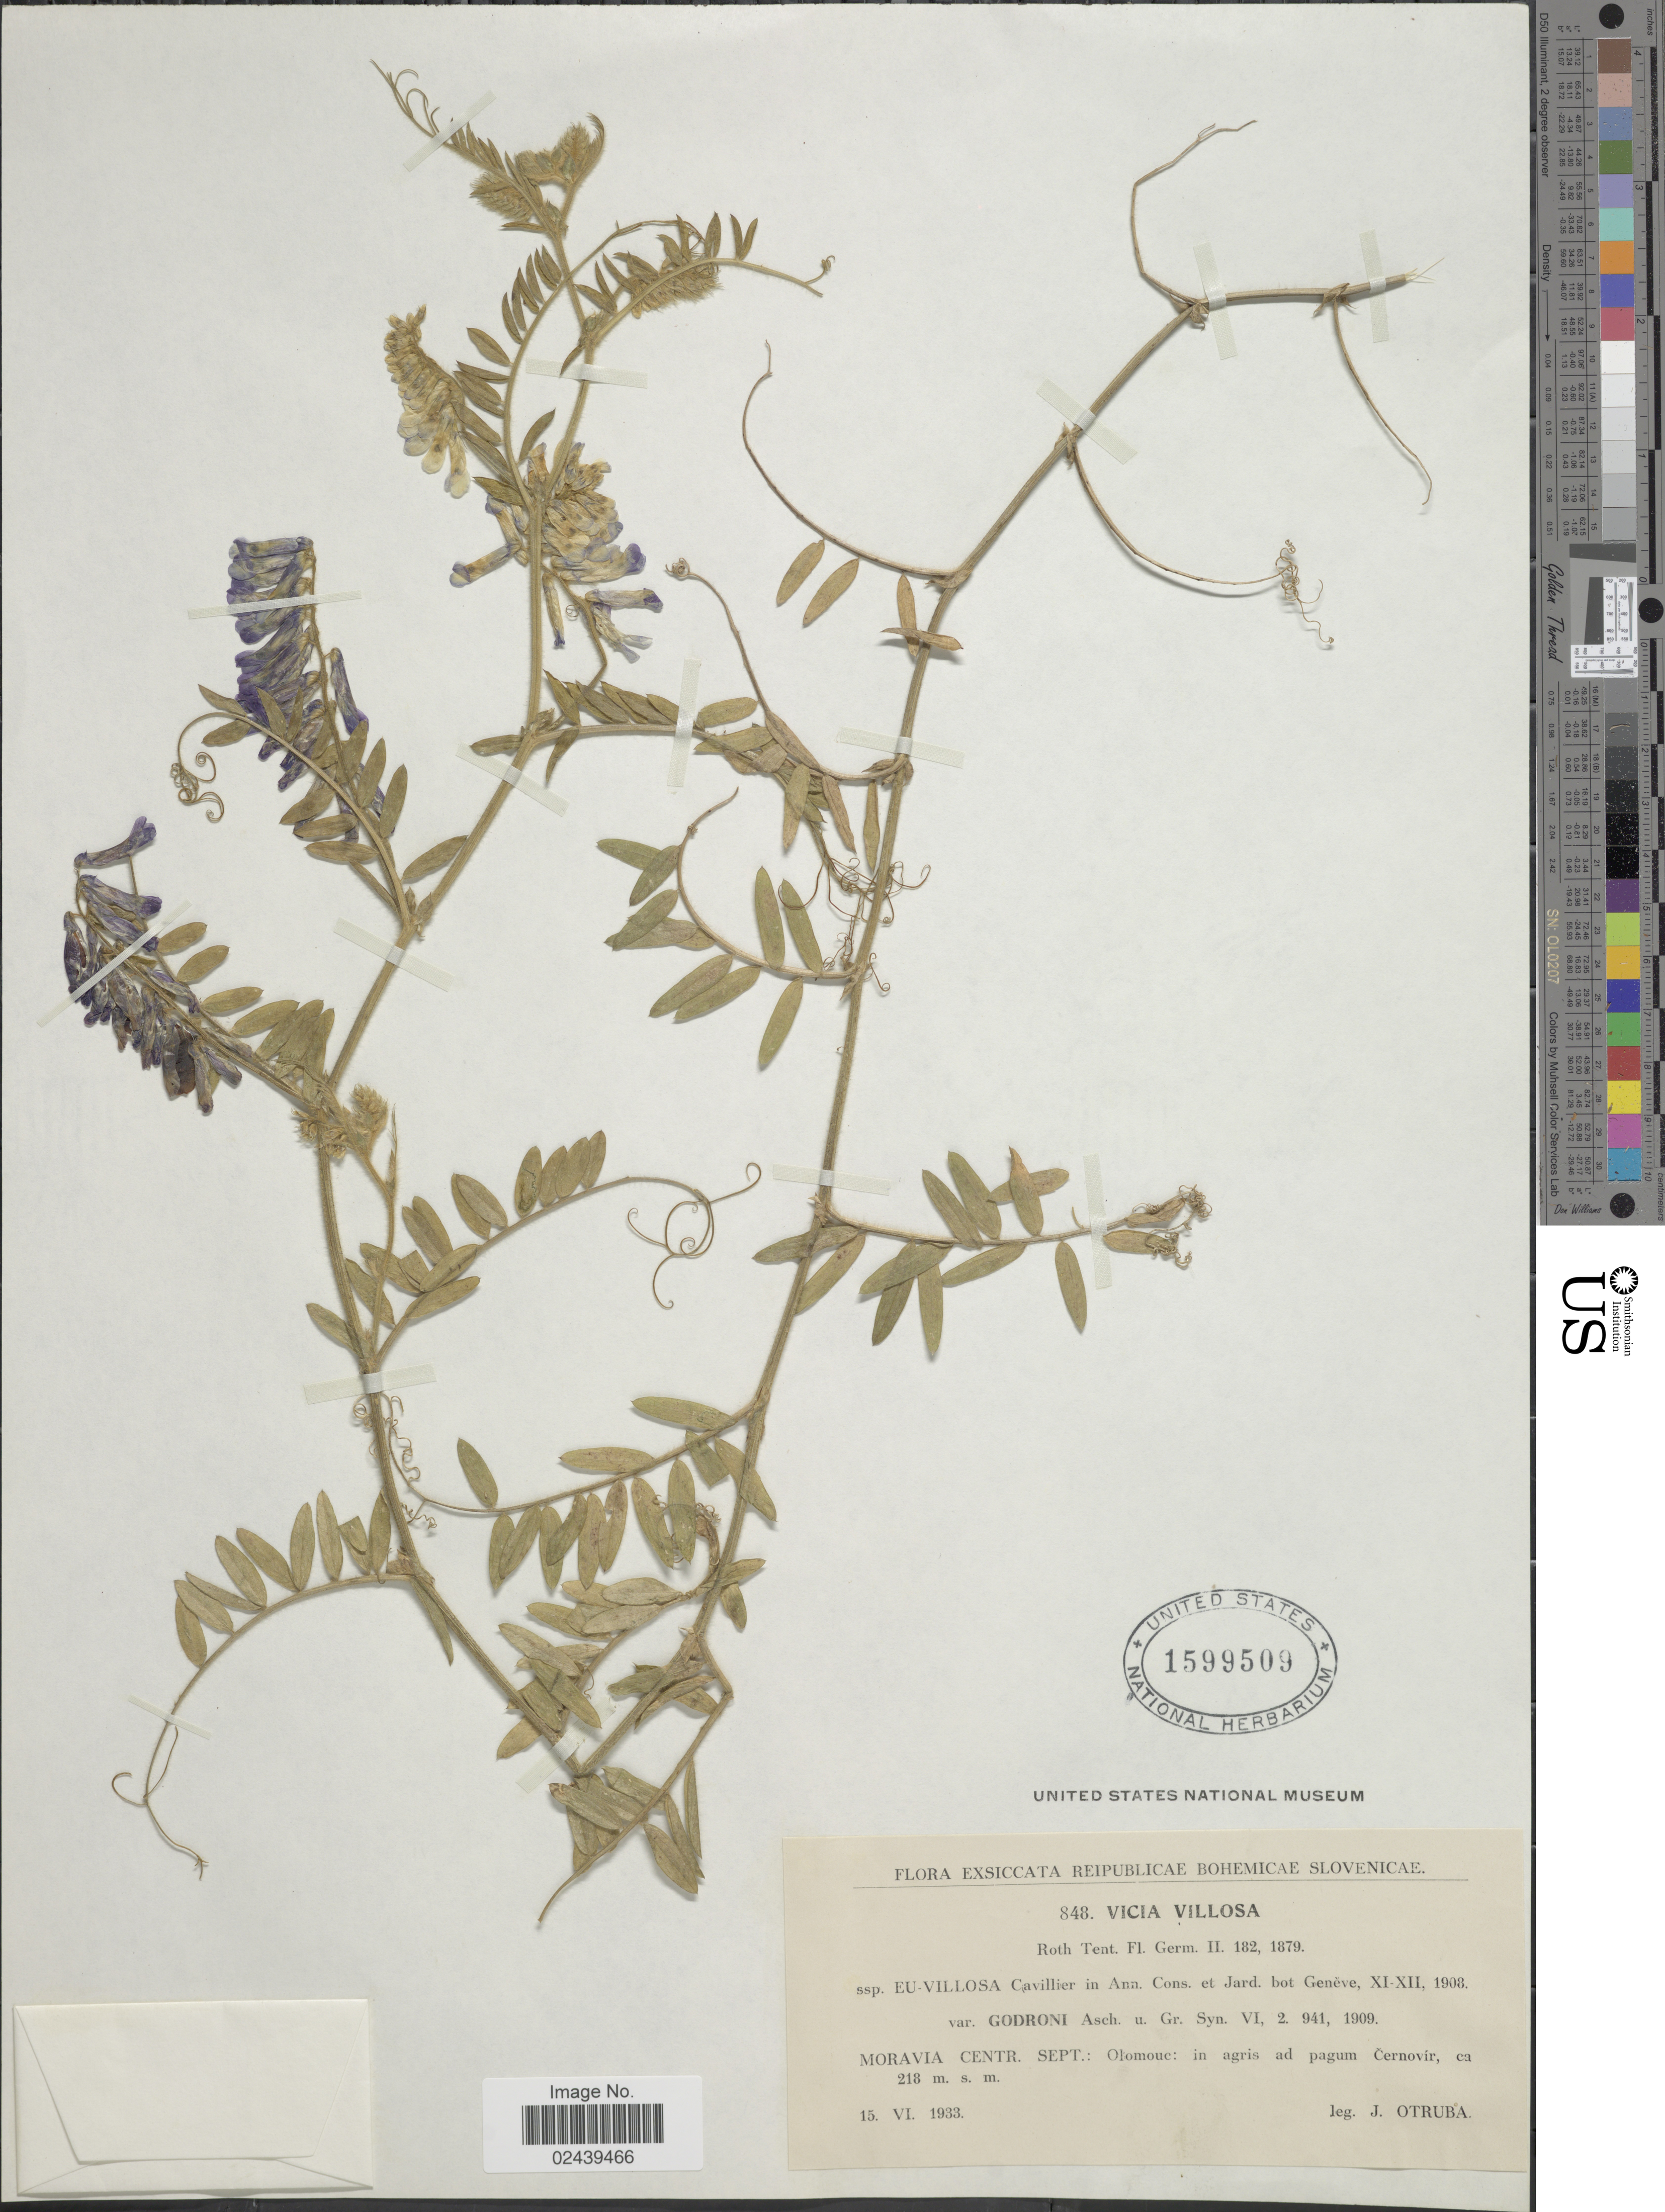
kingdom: Plantae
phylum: Tracheophyta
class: Magnoliopsida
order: Fabales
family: Fabaceae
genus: Vicia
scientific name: Vicia villosa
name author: Roth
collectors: J. Otruba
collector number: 843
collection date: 1933-06-15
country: Czechia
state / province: Olomouc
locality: Reipublicae Bohemicae Slovenicae, Moravia Centr. Sept.: Olomouc: in agris ad pagum Cernovir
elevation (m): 218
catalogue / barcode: US 1599509